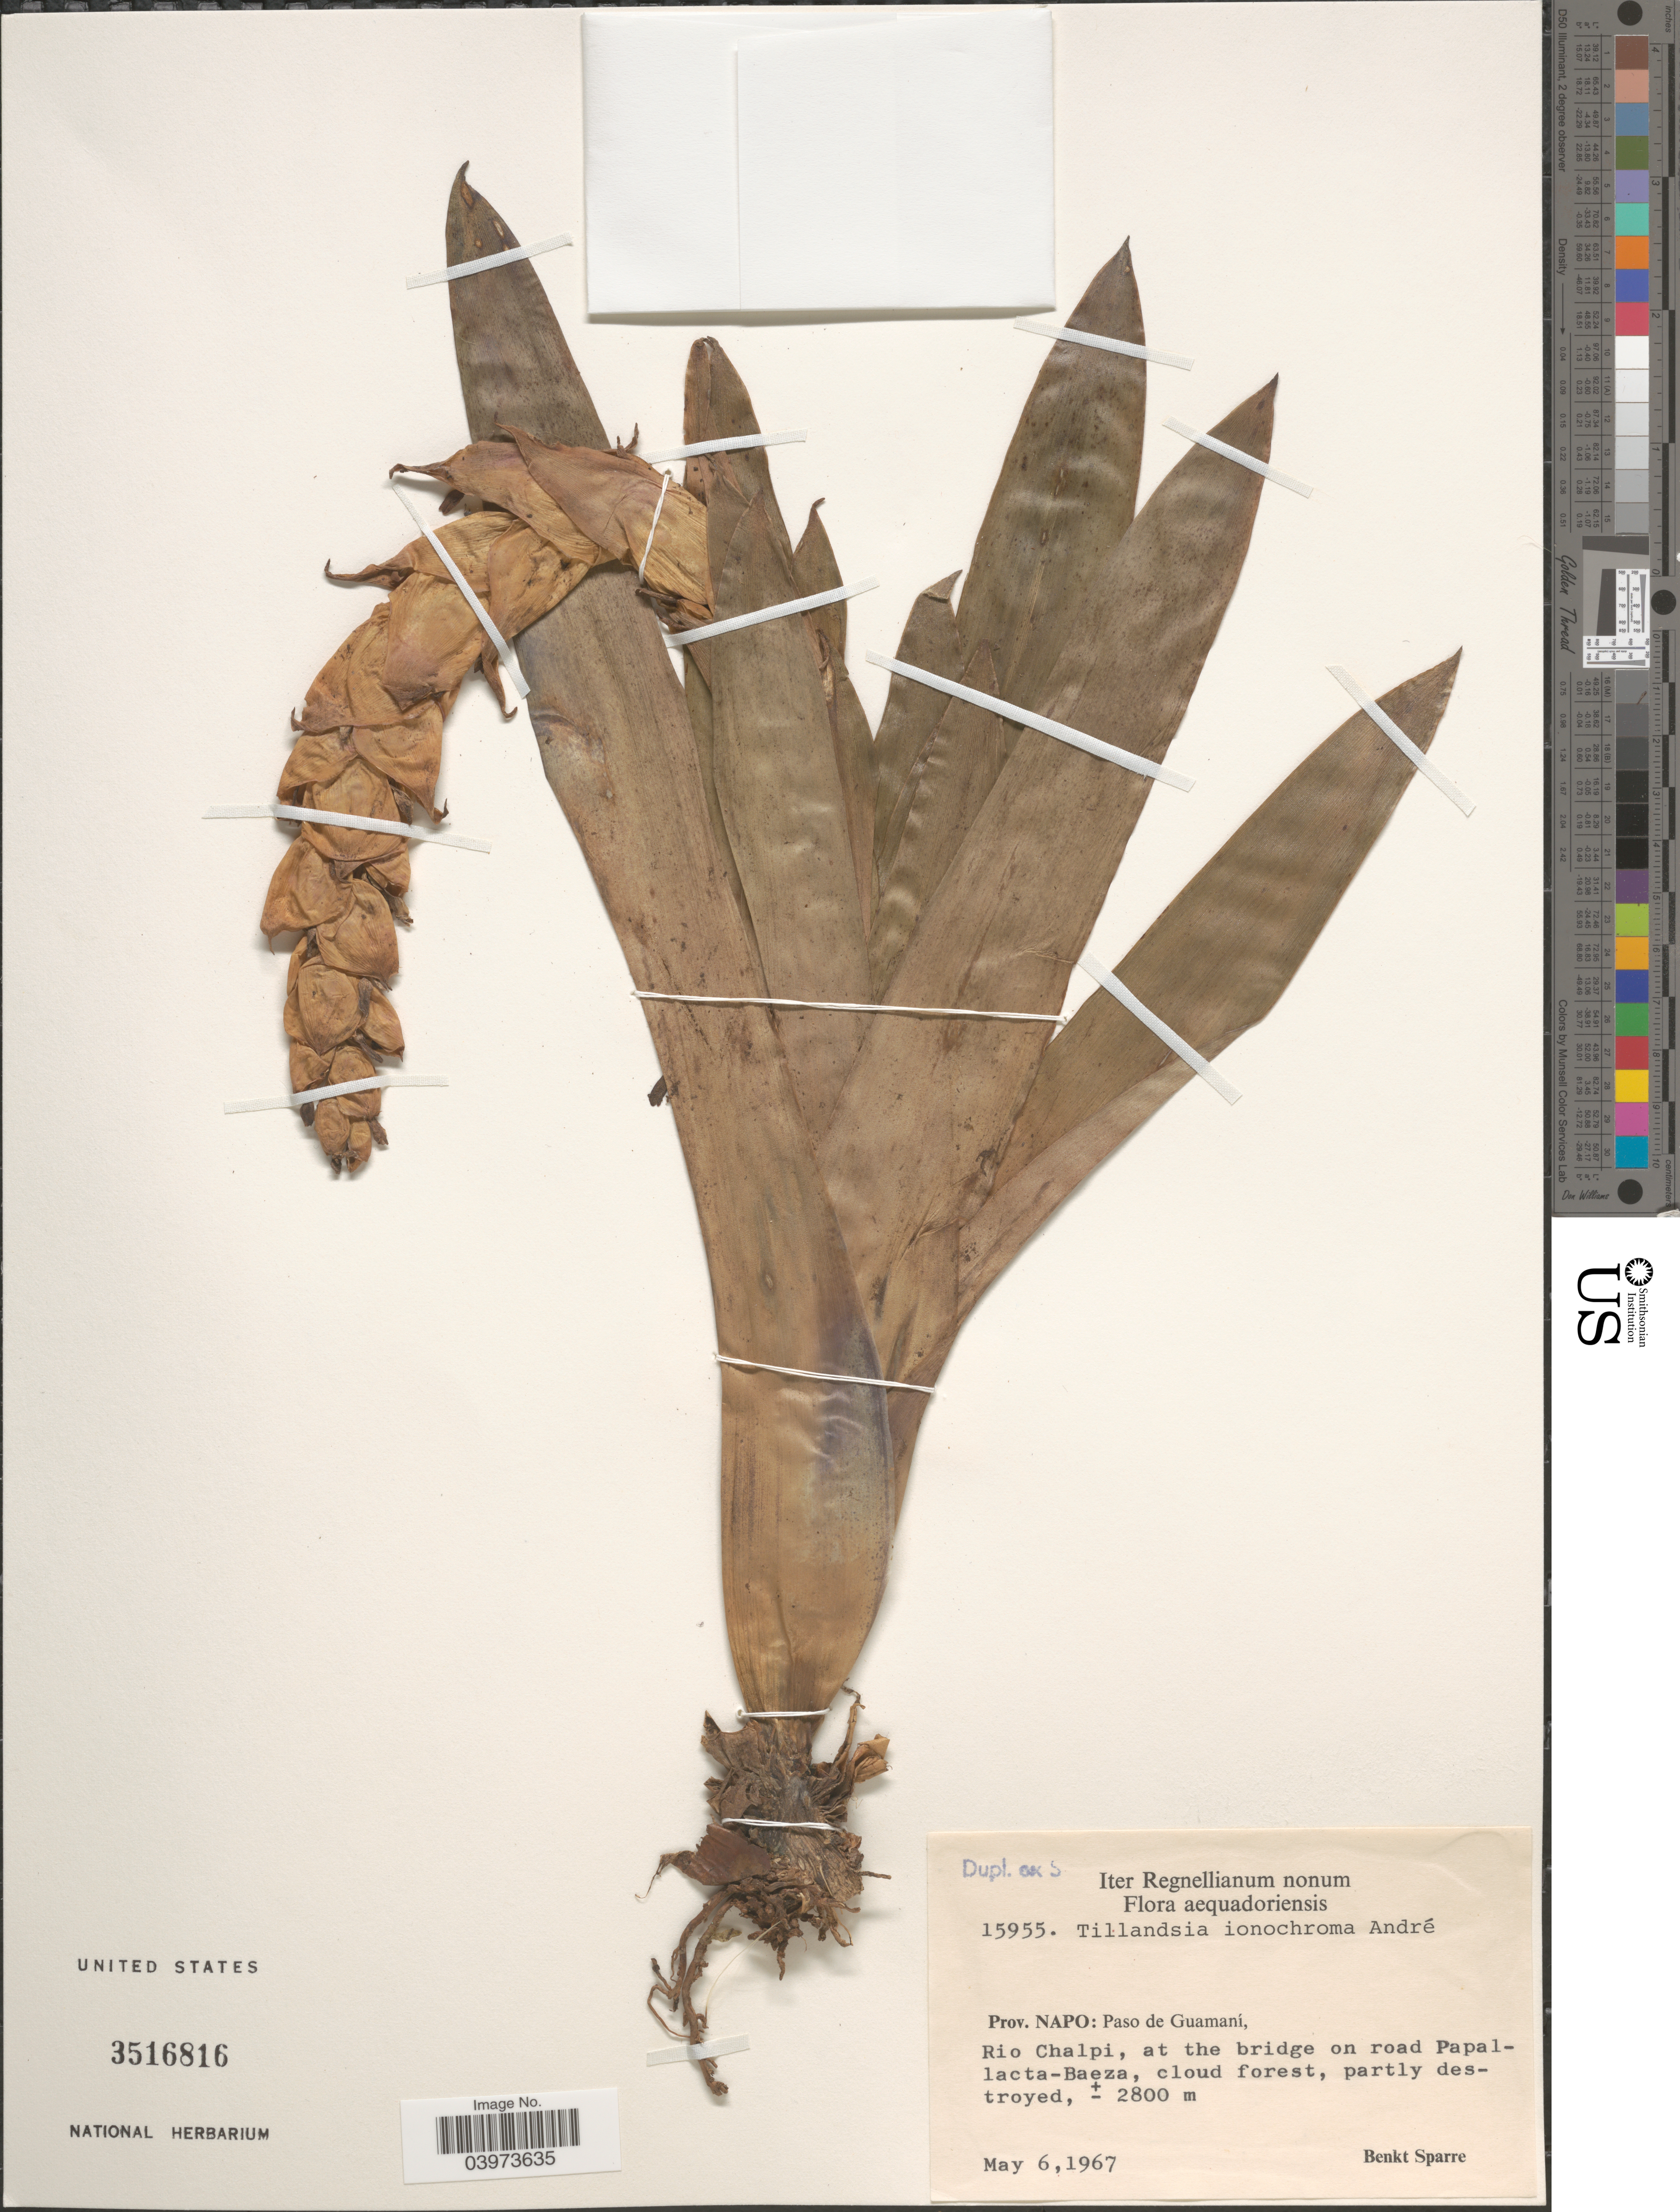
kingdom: Plantae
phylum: Tracheophyta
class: Liliopsida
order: Poales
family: Bromeliaceae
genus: Tillandsia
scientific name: Tillandsia ionochroma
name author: André ex Mez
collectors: B. Sparre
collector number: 15955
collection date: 1967-05-06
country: Ecuador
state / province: Napo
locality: Iter Regnellianum nonum. Paso de Guamaní, Rio Chalpi, at the bridge on road Papallacta-Baeza.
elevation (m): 2800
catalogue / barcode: US 3516816